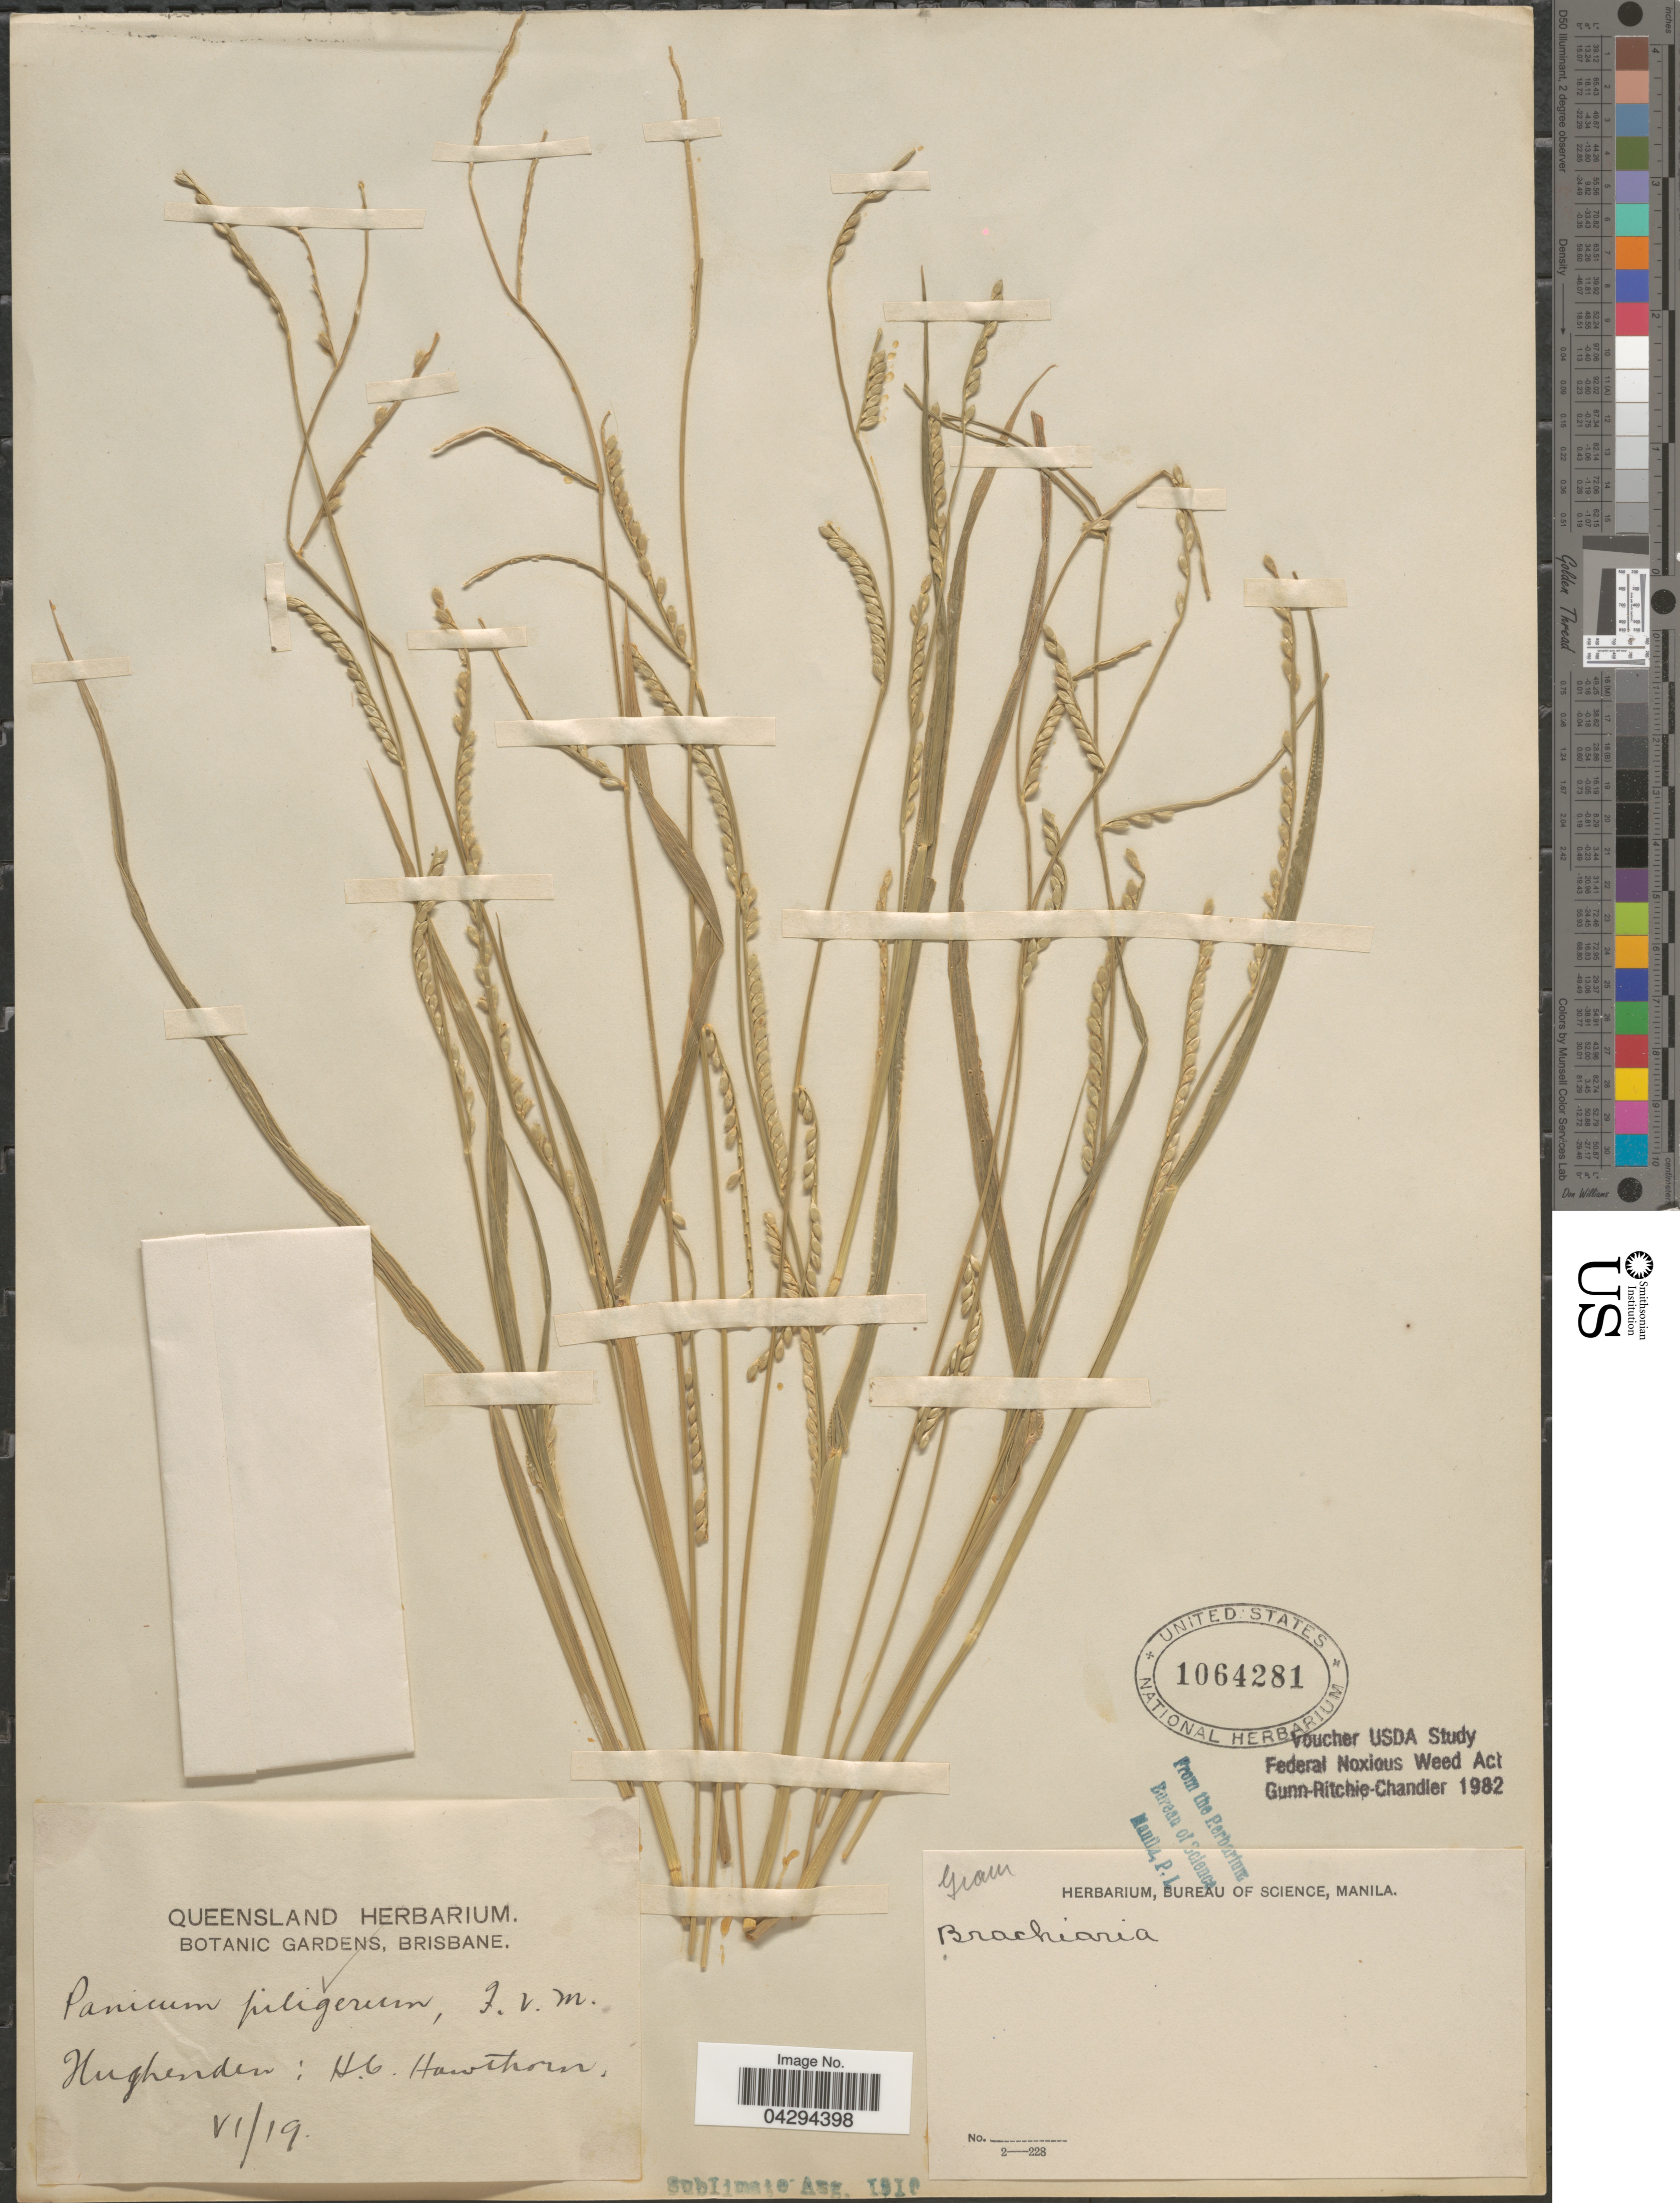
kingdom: Plantae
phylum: Tracheophyta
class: Liliopsida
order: Poales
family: Poaceae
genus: Urochloa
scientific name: Urochloa sp.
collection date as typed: Transcribed d/m/y: /6/19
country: Australia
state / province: Queensland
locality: Hughenden: H.b. Hawthorn.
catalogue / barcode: US 1064281